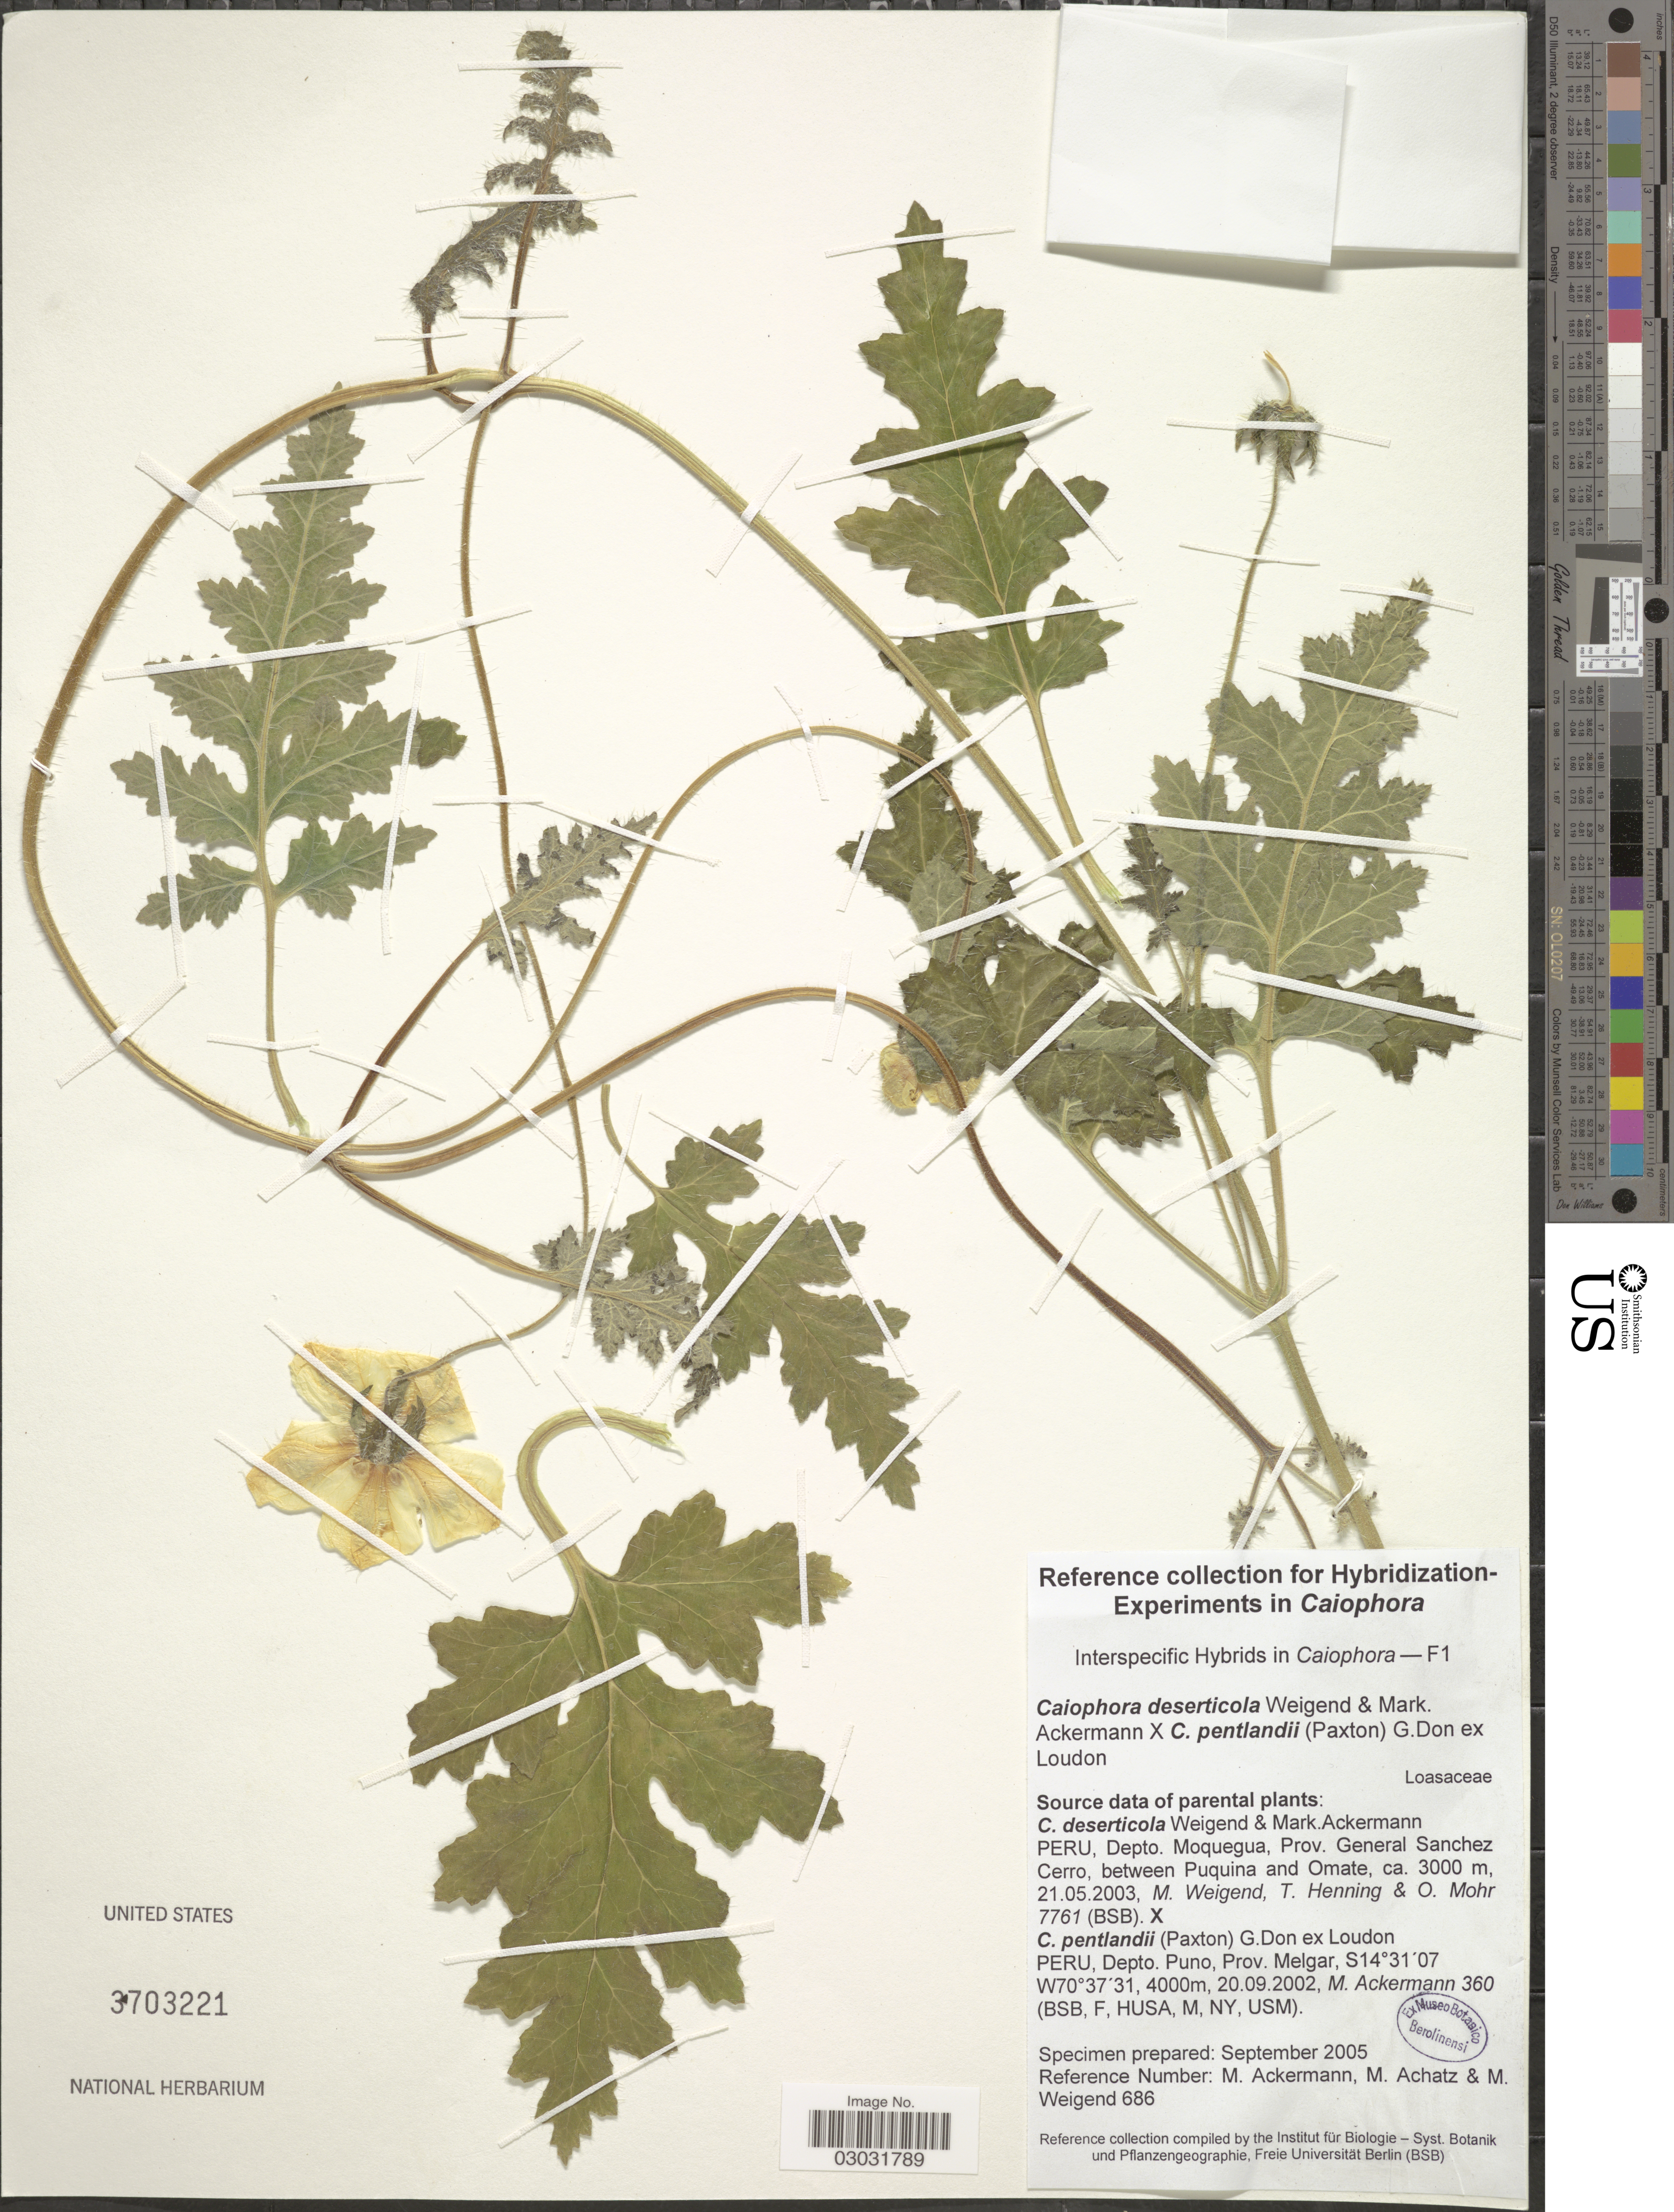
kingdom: Plantae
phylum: Tracheophyta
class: Magnoliopsida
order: Cornales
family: Loasaceae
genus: Caiophora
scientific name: Caiophora deserticola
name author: Weigend & Mark. Ackermann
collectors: M. Ackermann, M. Achatz & M. Weigend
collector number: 686?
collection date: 2002-09-20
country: Peru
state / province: Puno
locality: Depto. Puno, Prov. Melgar [unsure placement]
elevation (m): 4000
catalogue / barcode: US 3703221